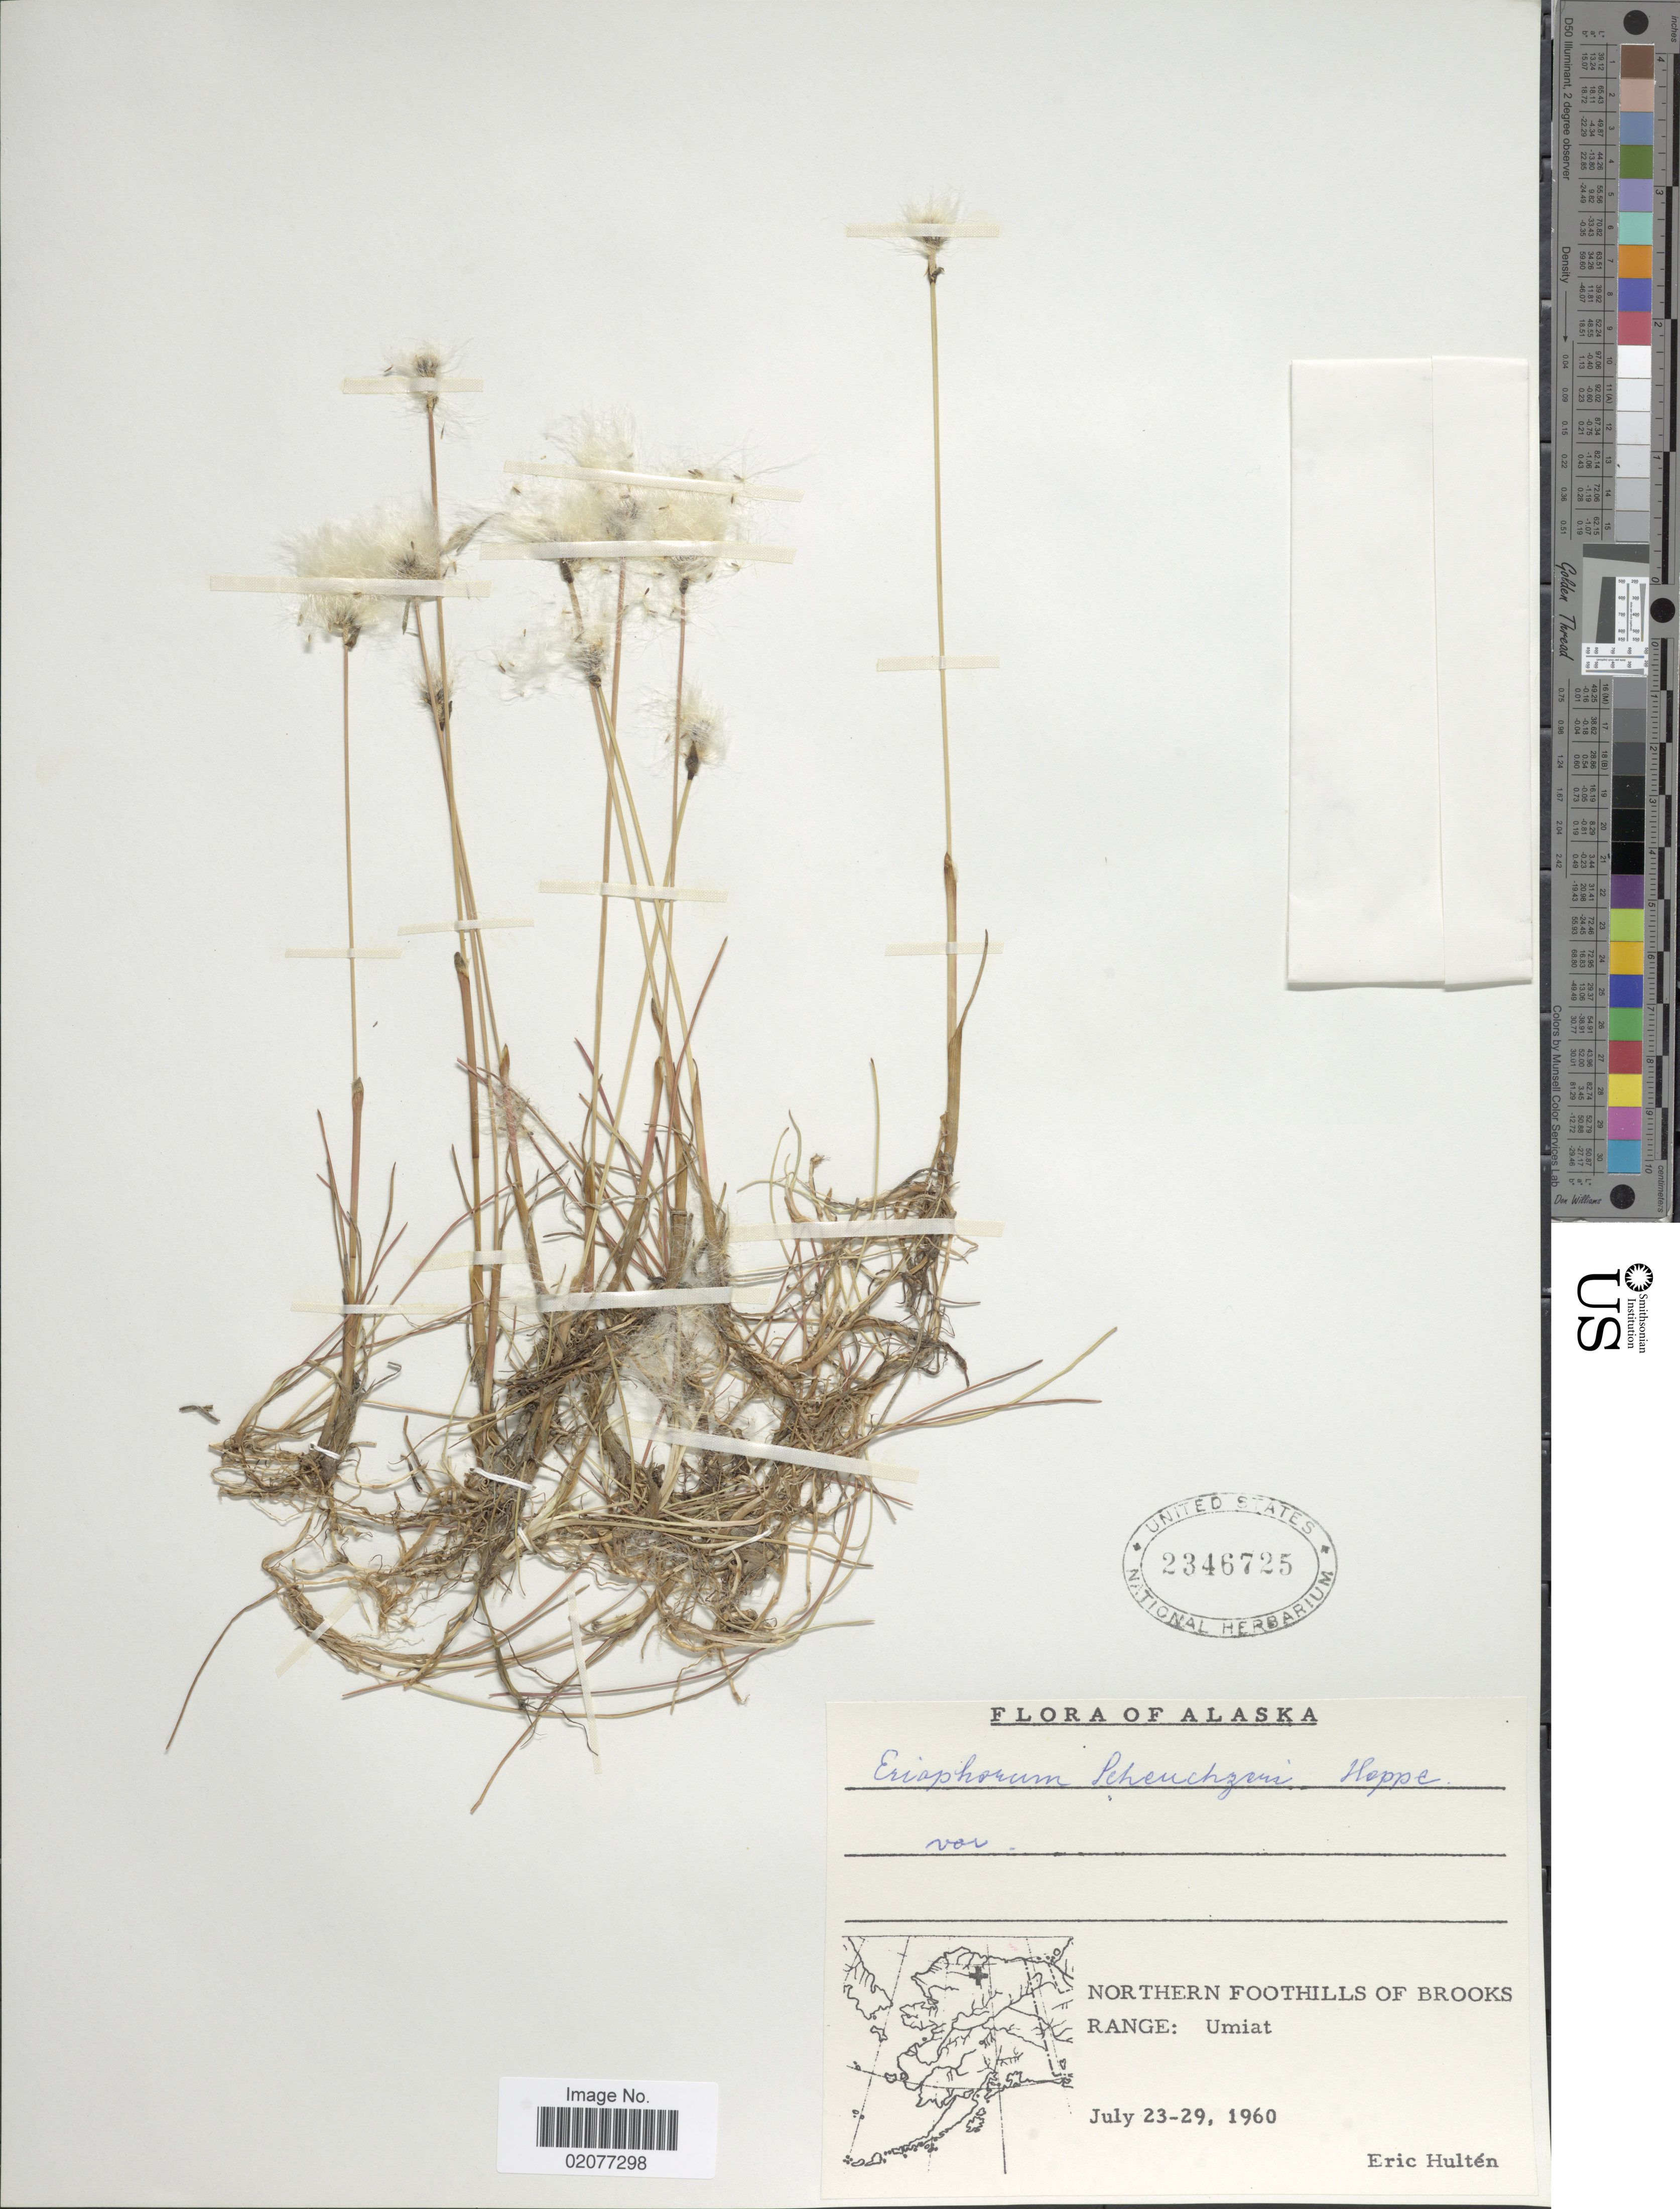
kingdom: Plantae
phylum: Tracheophyta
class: Liliopsida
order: Poales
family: Cyperaceae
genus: Eriophorum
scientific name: Eriophorum scheuchzeri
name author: Hoppe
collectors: E. G. Hultén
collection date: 1960-07-23/1960-07-29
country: United States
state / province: Alaska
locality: Northern Foothills of Brooks Range: Umiat.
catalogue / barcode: US 2346725